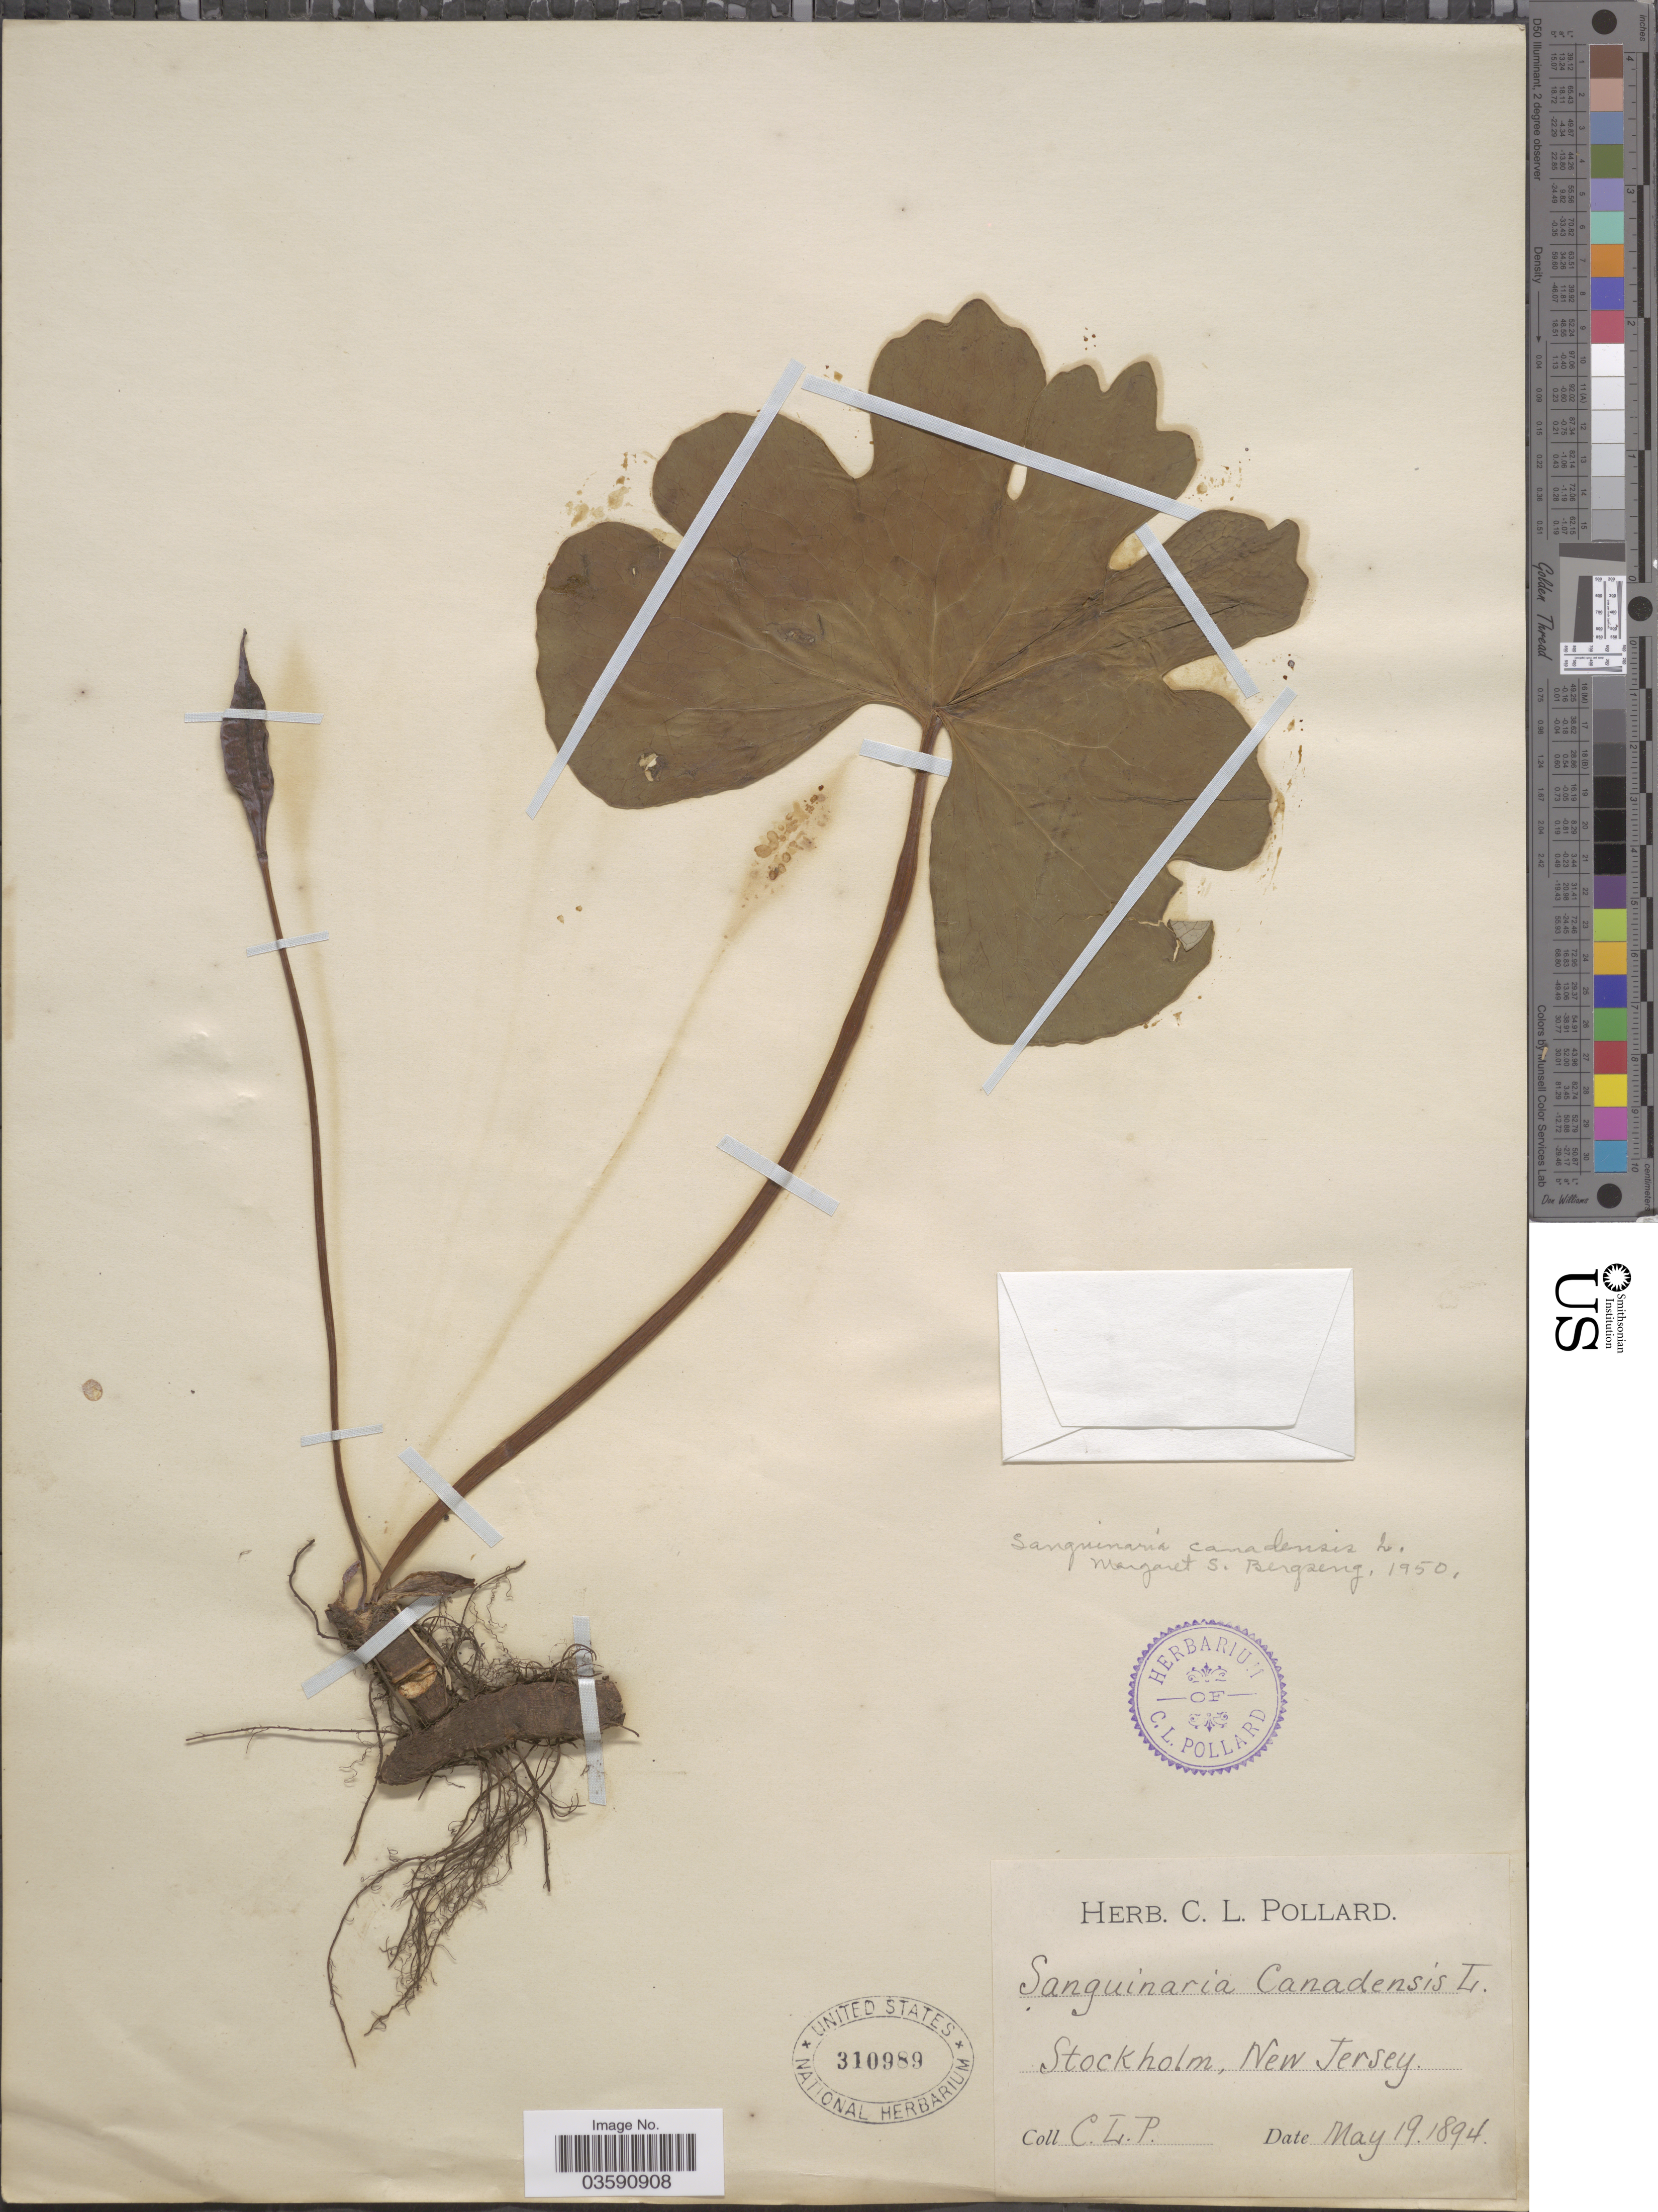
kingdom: Plantae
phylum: Tracheophyta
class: Magnoliopsida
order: Ranunculales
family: Papaveraceae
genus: Sanguinaria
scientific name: Sanguinaria canadensis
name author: L.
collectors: C. L. Pollard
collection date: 1894-05-19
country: United States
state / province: New Jersey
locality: Stockholm.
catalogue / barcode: US 310989